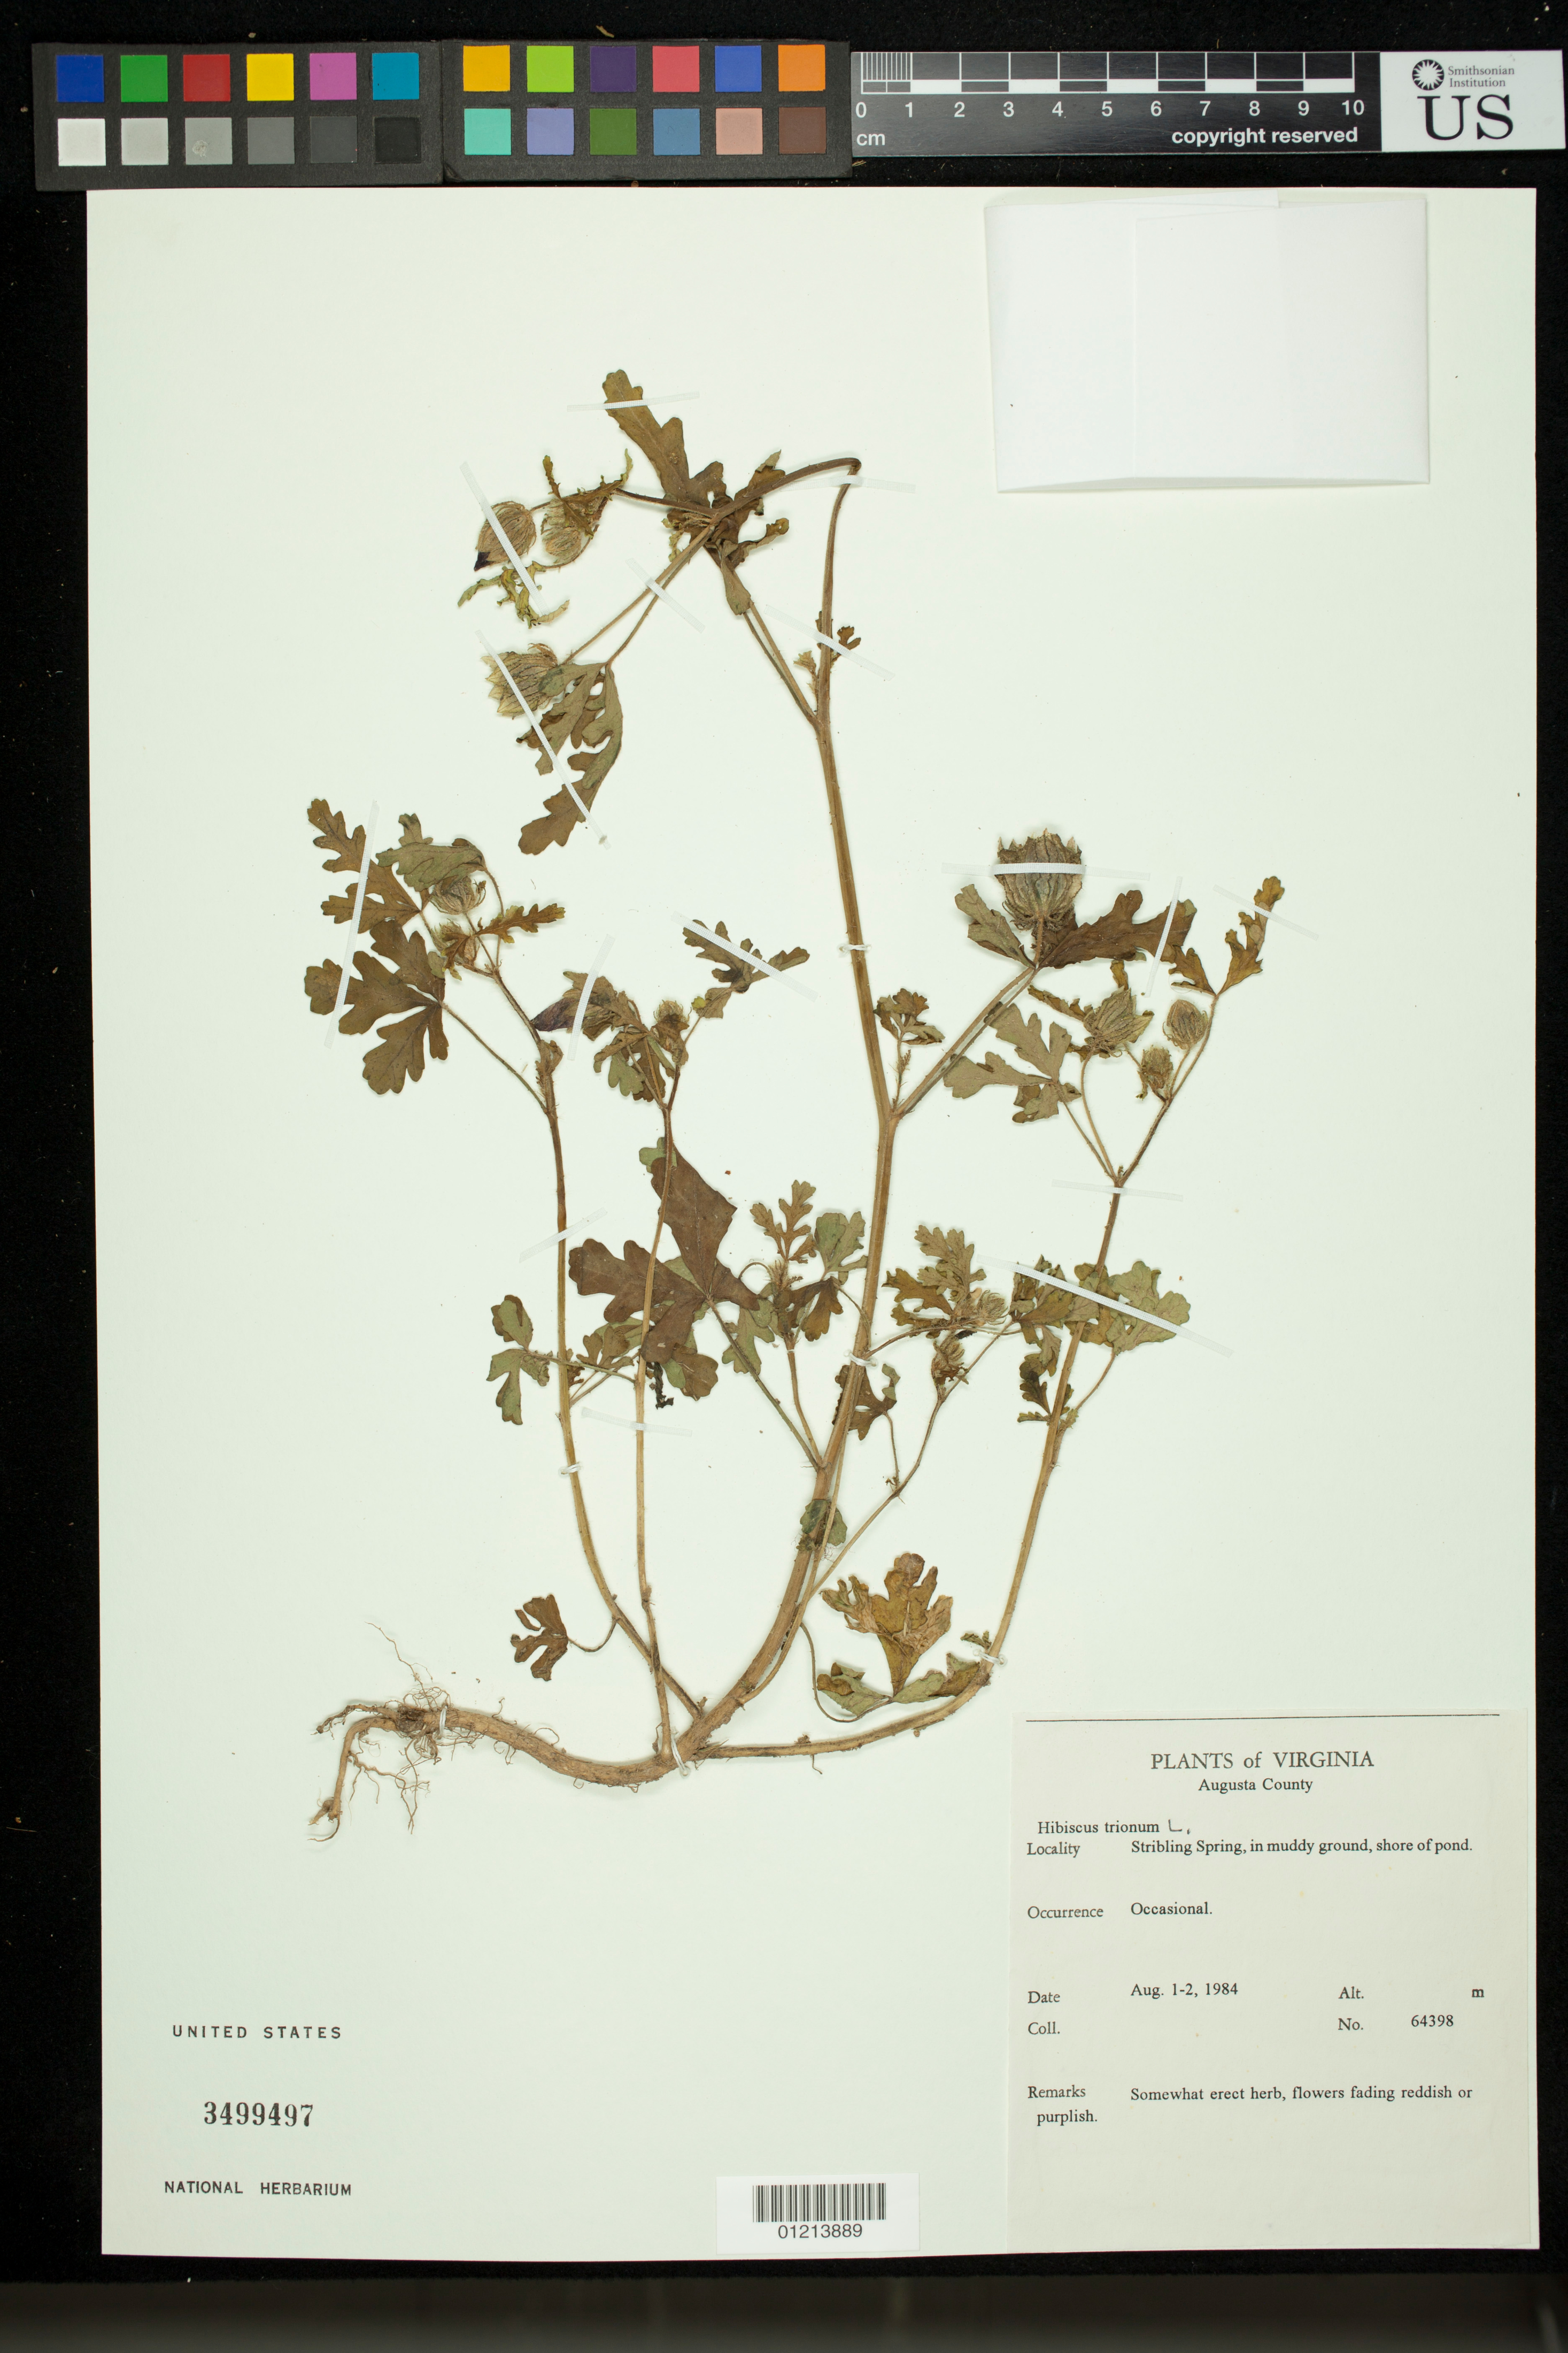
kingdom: Plantae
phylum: Tracheophyta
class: Magnoliopsida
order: Malvales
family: Malvaceae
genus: Hibiscus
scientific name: Hibiscus trionum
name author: L.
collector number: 64398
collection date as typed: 01 Aug 1984 to 02 Aug 1984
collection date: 1984-08-01/1984-08-02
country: United States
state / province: Virginia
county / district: Augusta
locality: Augusta County: Stribling Spring, in muddy ground, shore of pond.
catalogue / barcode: US 3499497